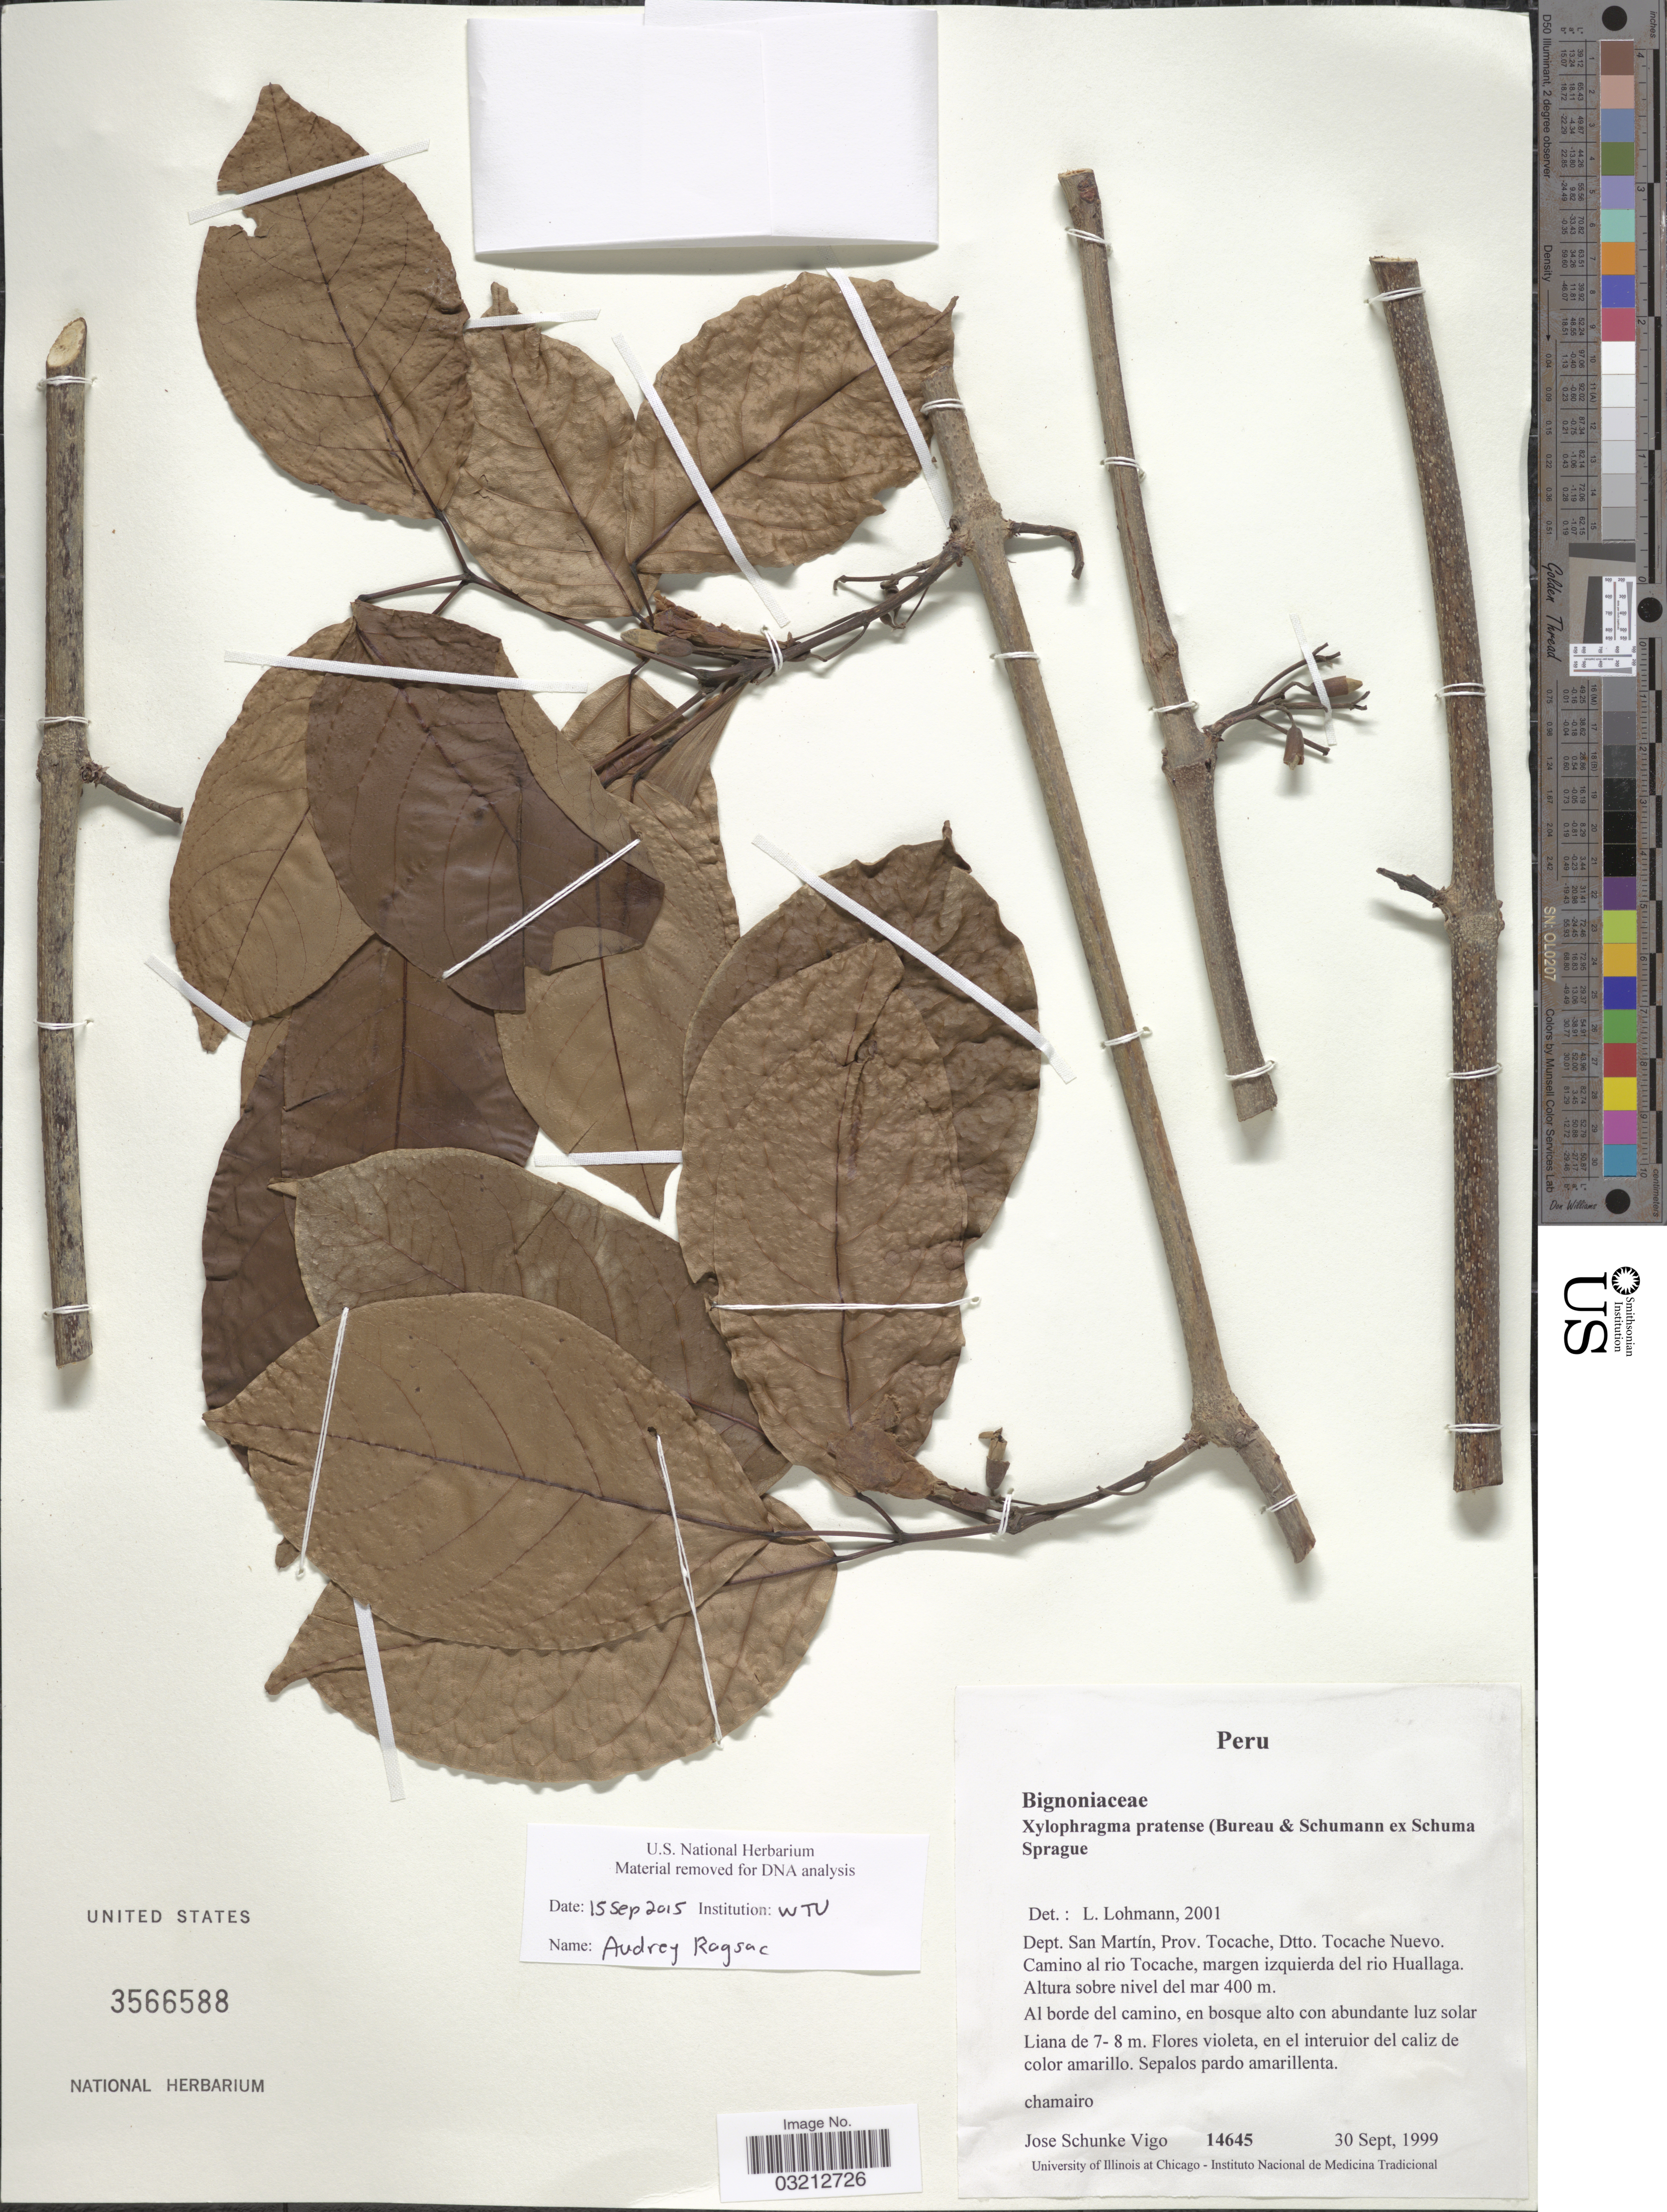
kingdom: Plantae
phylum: Tracheophyta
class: Magnoliopsida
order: Lamiales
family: Bignoniaceae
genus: Xylophragma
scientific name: Xylophragma pratense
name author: (Bureau & K. Schum.) Sprague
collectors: J. Schunke Vigo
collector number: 14645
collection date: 1999-09-30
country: Peru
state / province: San Martín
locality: Dept. San Martín, Prov. Tocache, Dtto. Tocache Nuevo. Camino al rio Tocache, margen izquierda del rio Huallaga.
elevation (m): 400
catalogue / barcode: US 3566588